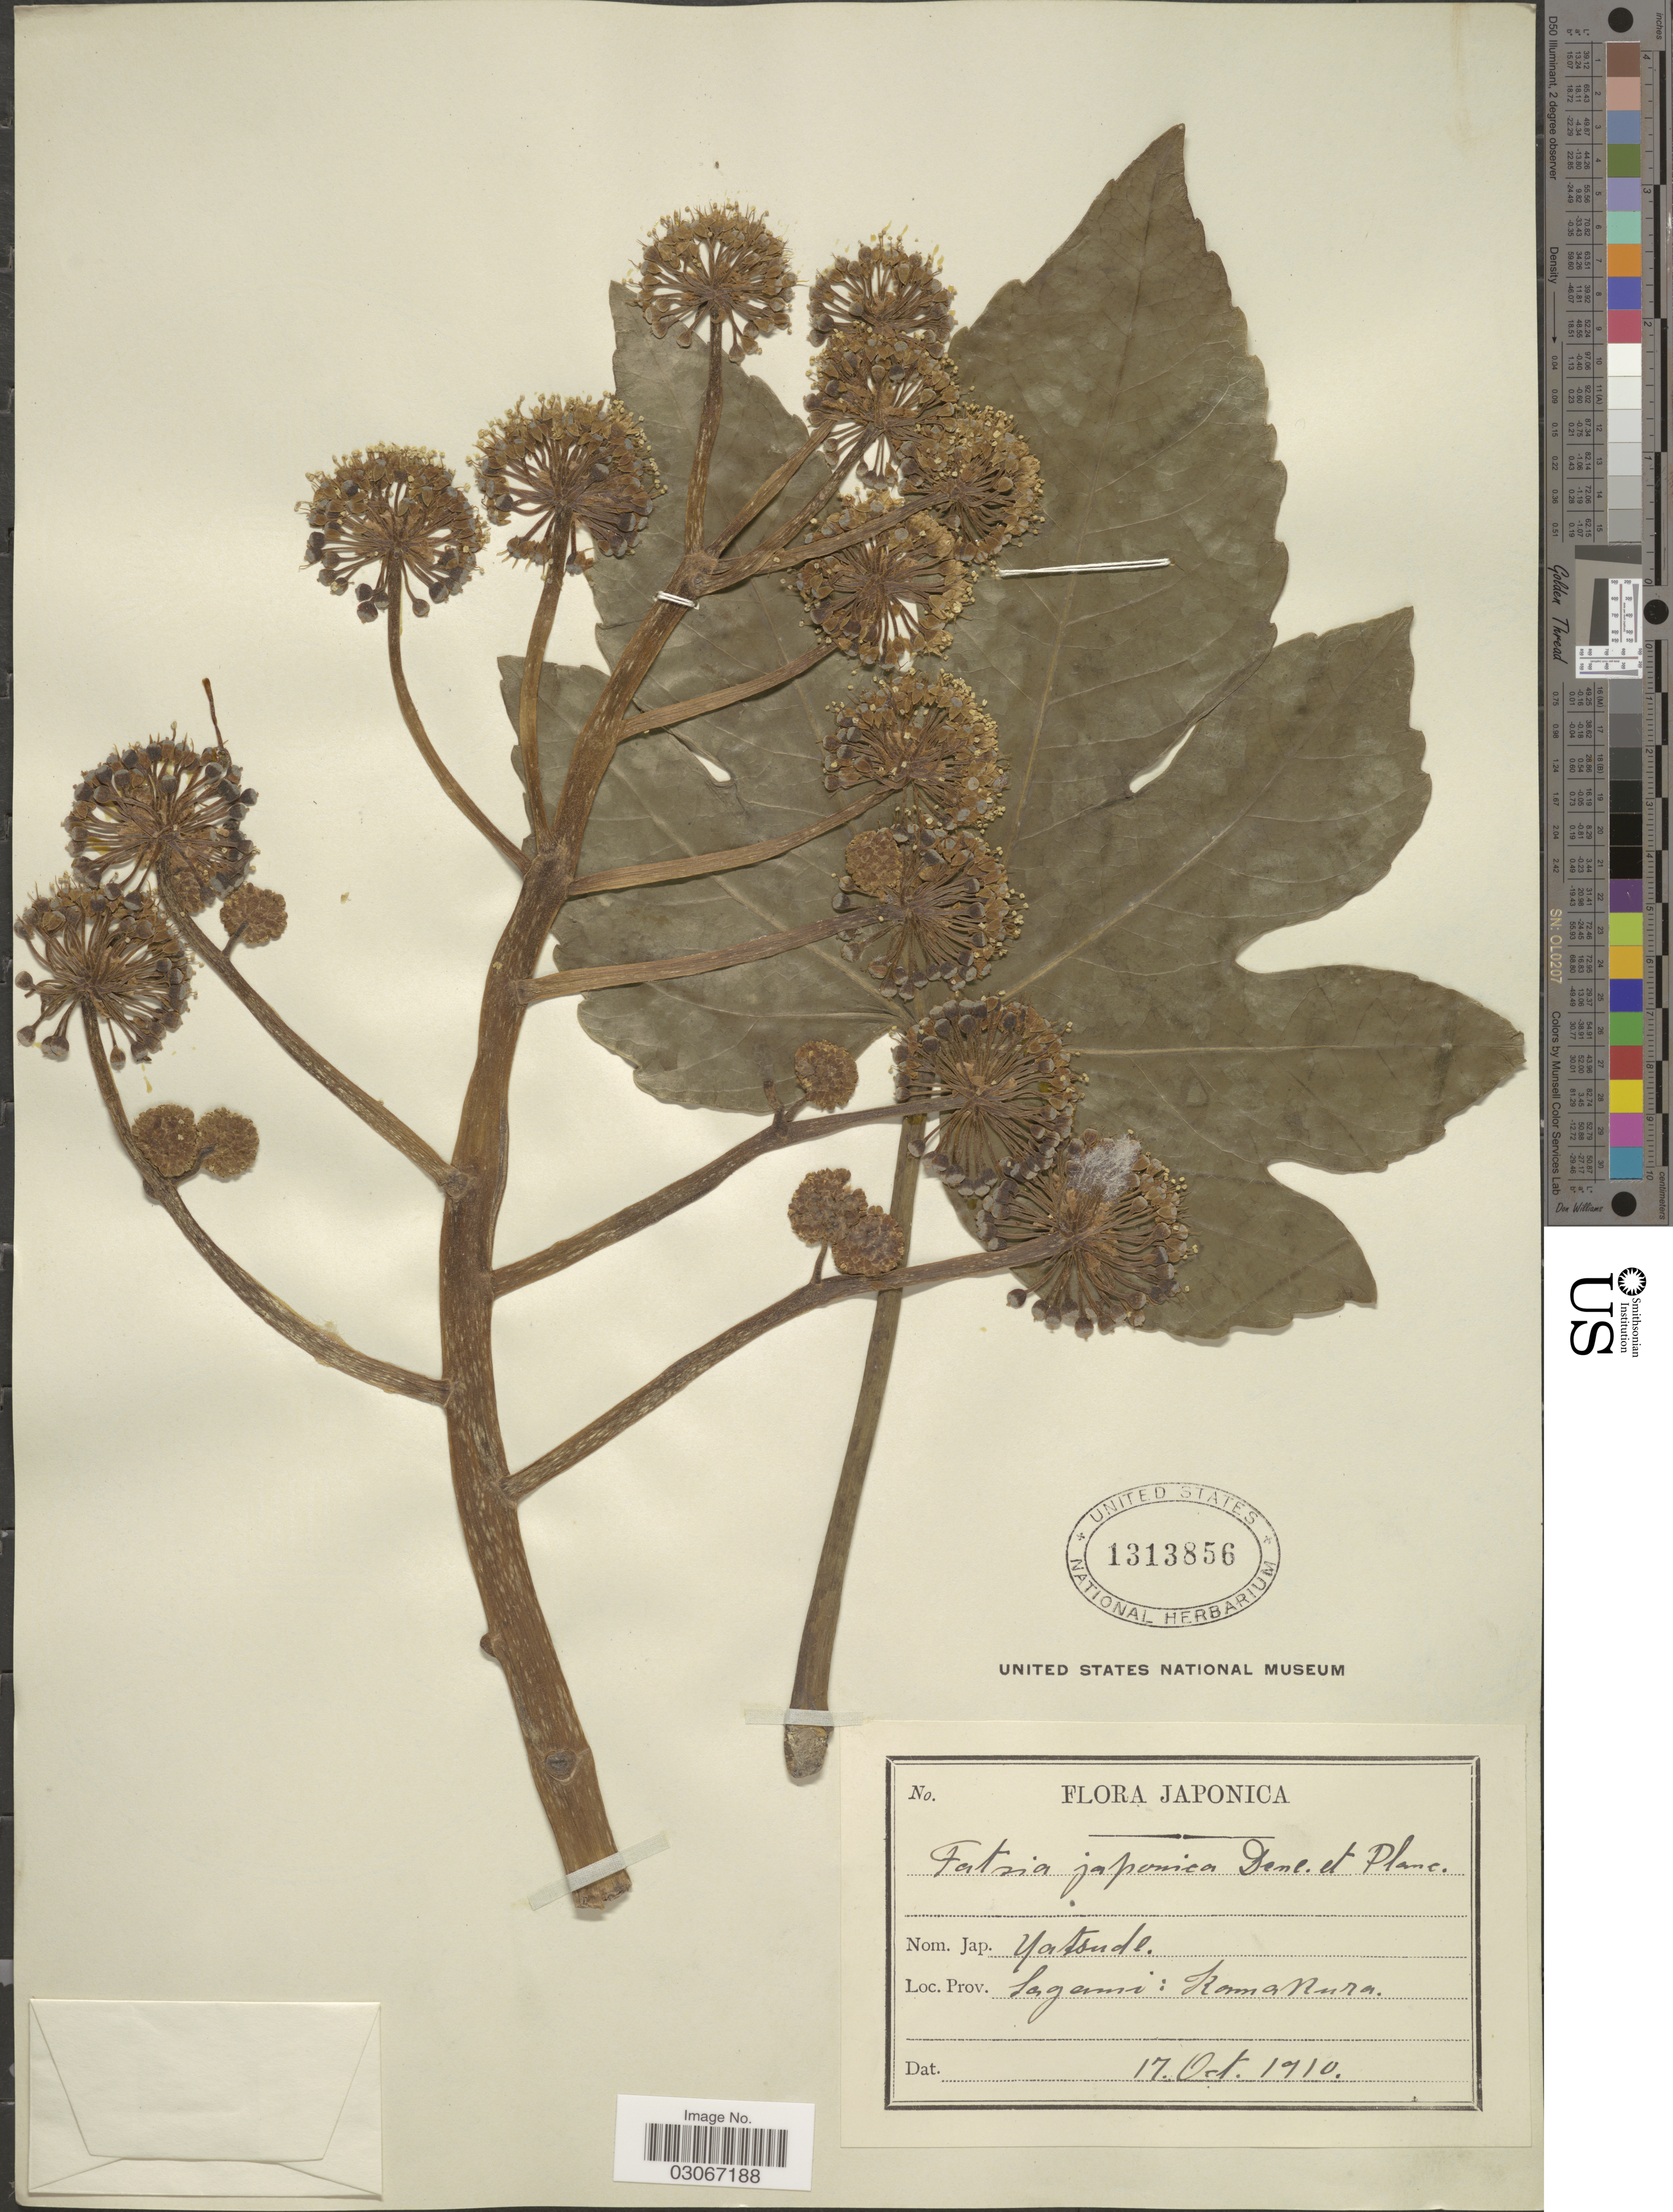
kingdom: Plantae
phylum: Tracheophyta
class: Magnoliopsida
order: Apiales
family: Araliaceae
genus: Fatsia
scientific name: Fatsia japonica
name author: (Thunb.) Decne. & Planch.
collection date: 1910-10-17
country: Japan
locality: Sagami: Kamakura.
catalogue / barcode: US 1313856